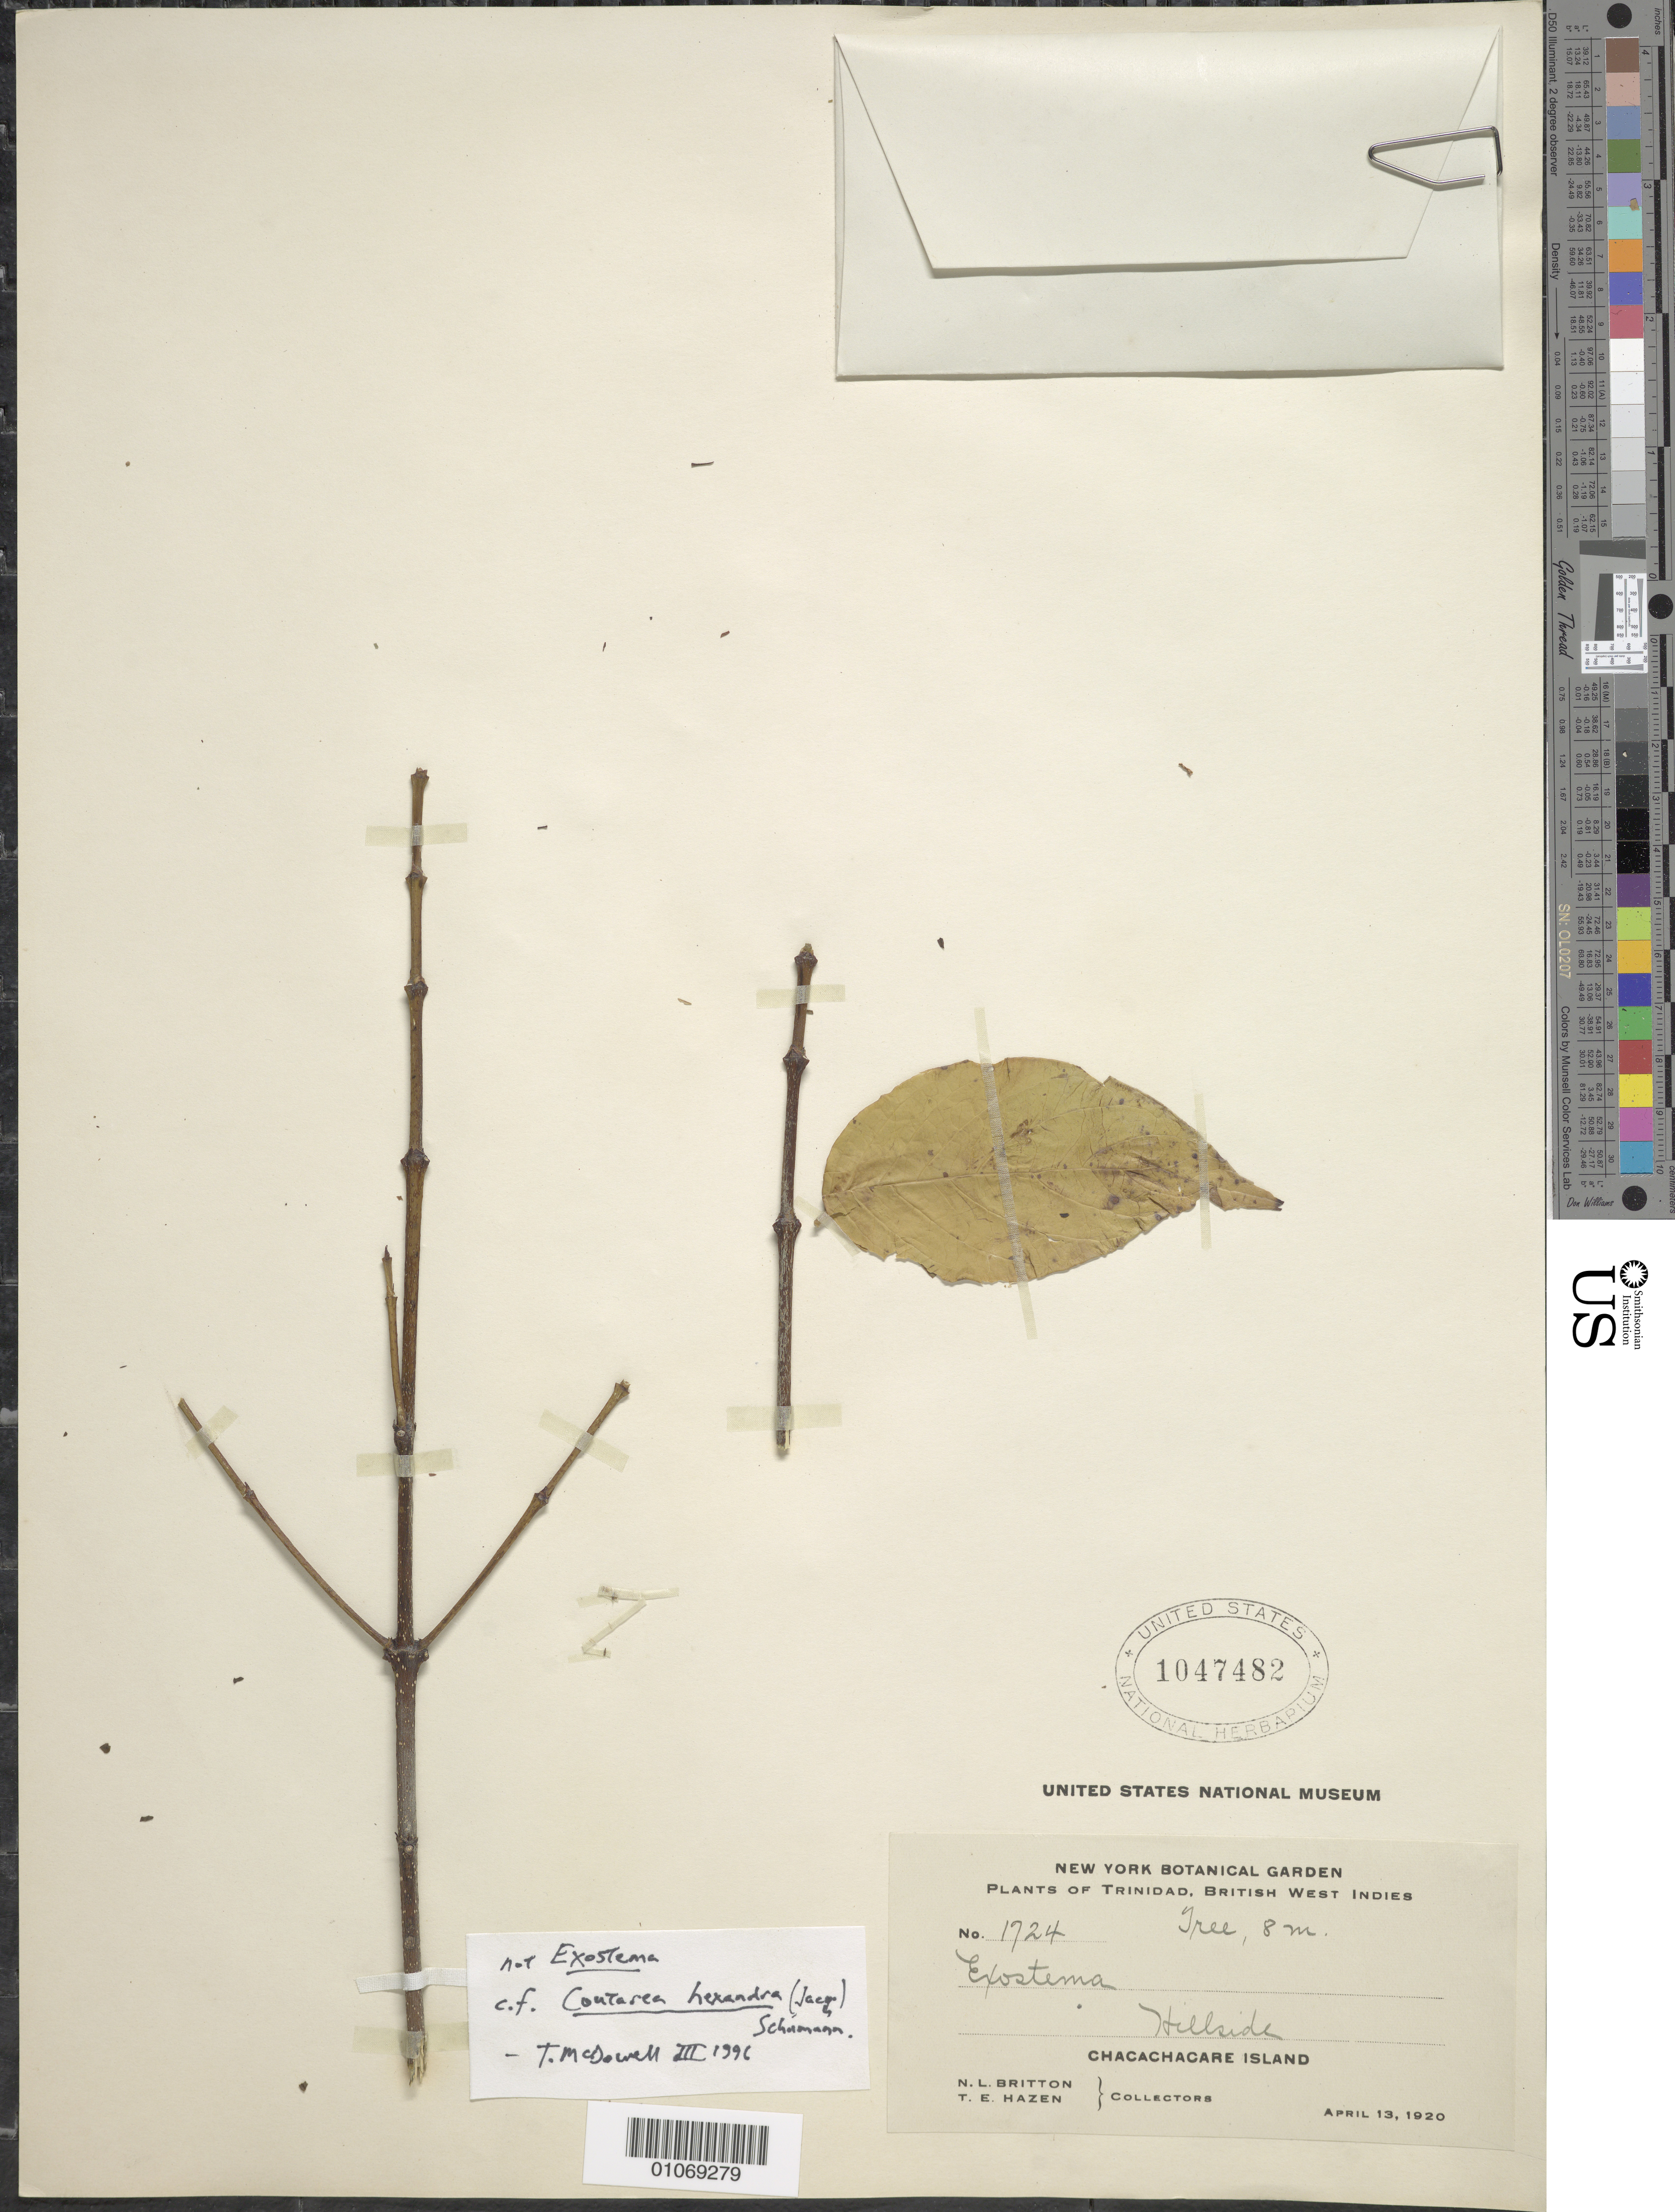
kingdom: Plantae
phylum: Tracheophyta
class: Magnoliopsida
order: Gentianales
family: Rubiaceae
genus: Coutarea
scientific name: Coutarea hexandra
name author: (Jacq.) K. Schum.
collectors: N. Britton & T. E. Hazen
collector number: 1724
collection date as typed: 13 Apr 1920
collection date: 1920-04-13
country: Trinidad and Tobago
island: Chacachacare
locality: Chacachacare Island, hillside.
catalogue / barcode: US 1047482